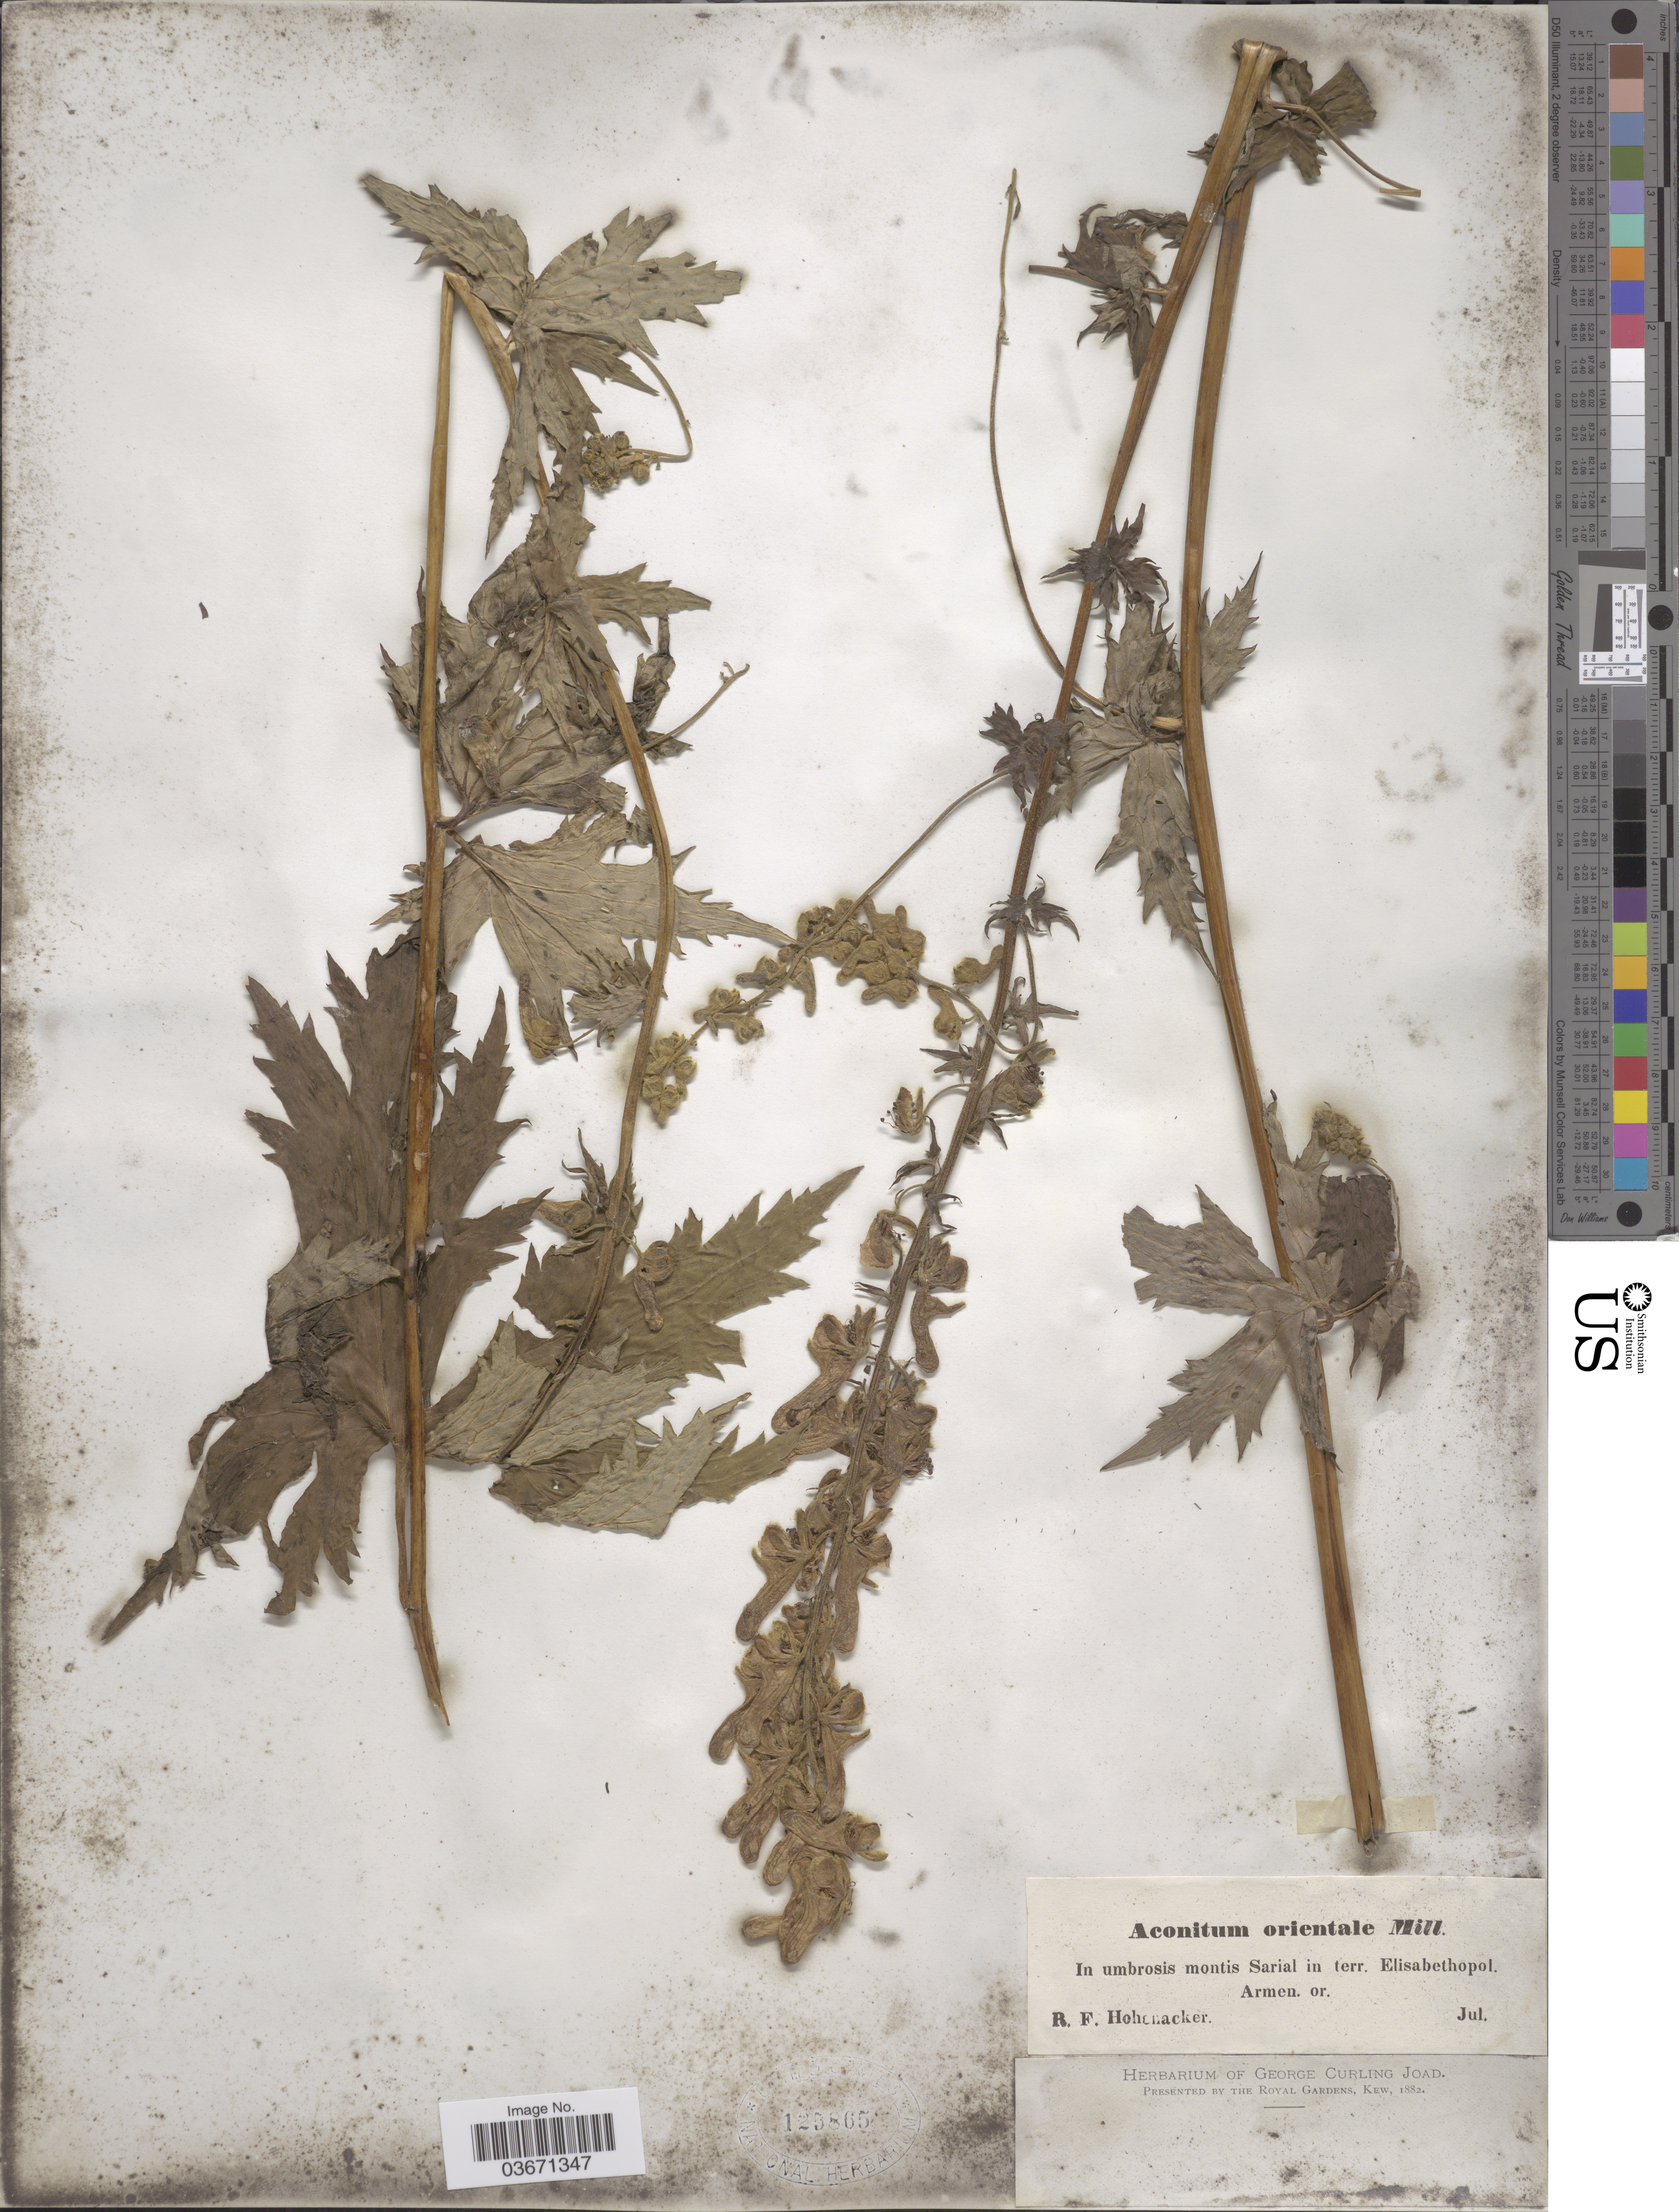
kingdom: Plantae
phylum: Tracheophyta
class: Magnoliopsida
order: Ranunculales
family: Ranunculaceae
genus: Aconitum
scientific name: Aconitum orientale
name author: Mill.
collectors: R. F. Hohenacker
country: Armenia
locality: In umbrosis montis Sarial in terr. Elisabethopol. Armen. or.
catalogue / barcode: US 125865